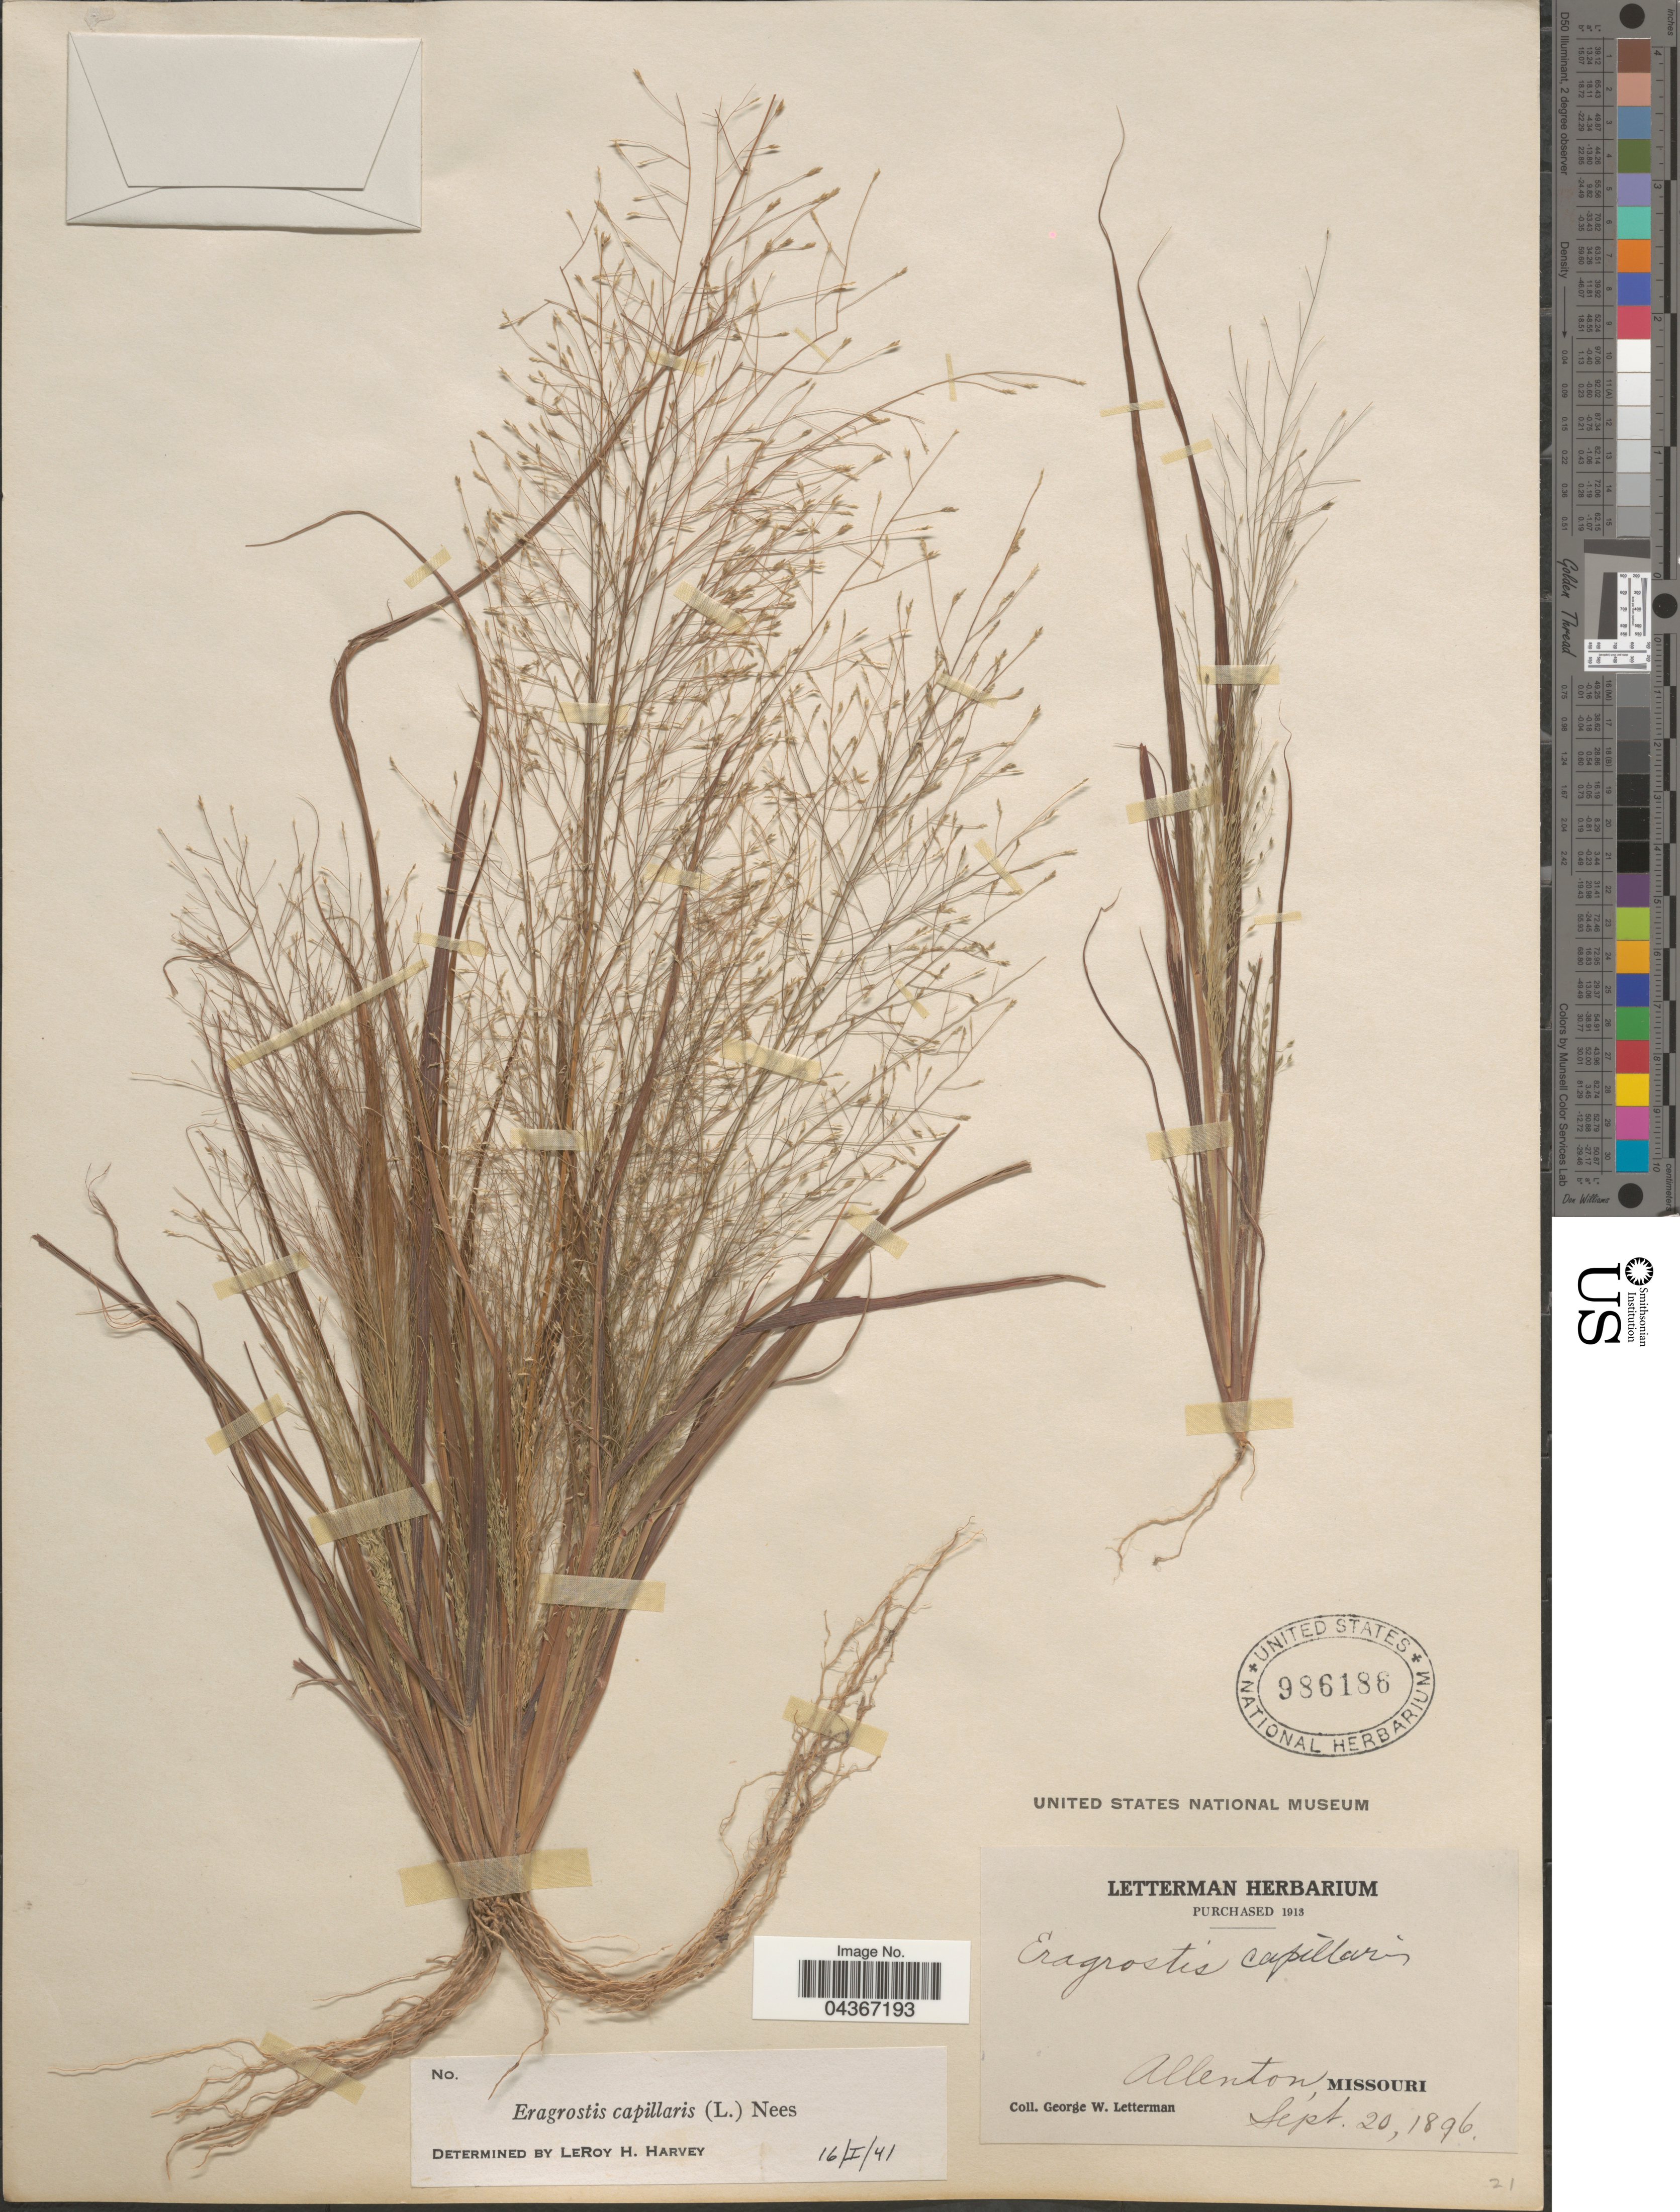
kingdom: Plantae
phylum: Tracheophyta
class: Liliopsida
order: Poales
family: Poaceae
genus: Eragrostis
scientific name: Eragrostis capillaris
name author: (L.) Nees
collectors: G. W. Letterman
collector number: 21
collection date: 1896-09-20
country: United States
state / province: Missouri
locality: Allenton.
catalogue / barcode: US 986186